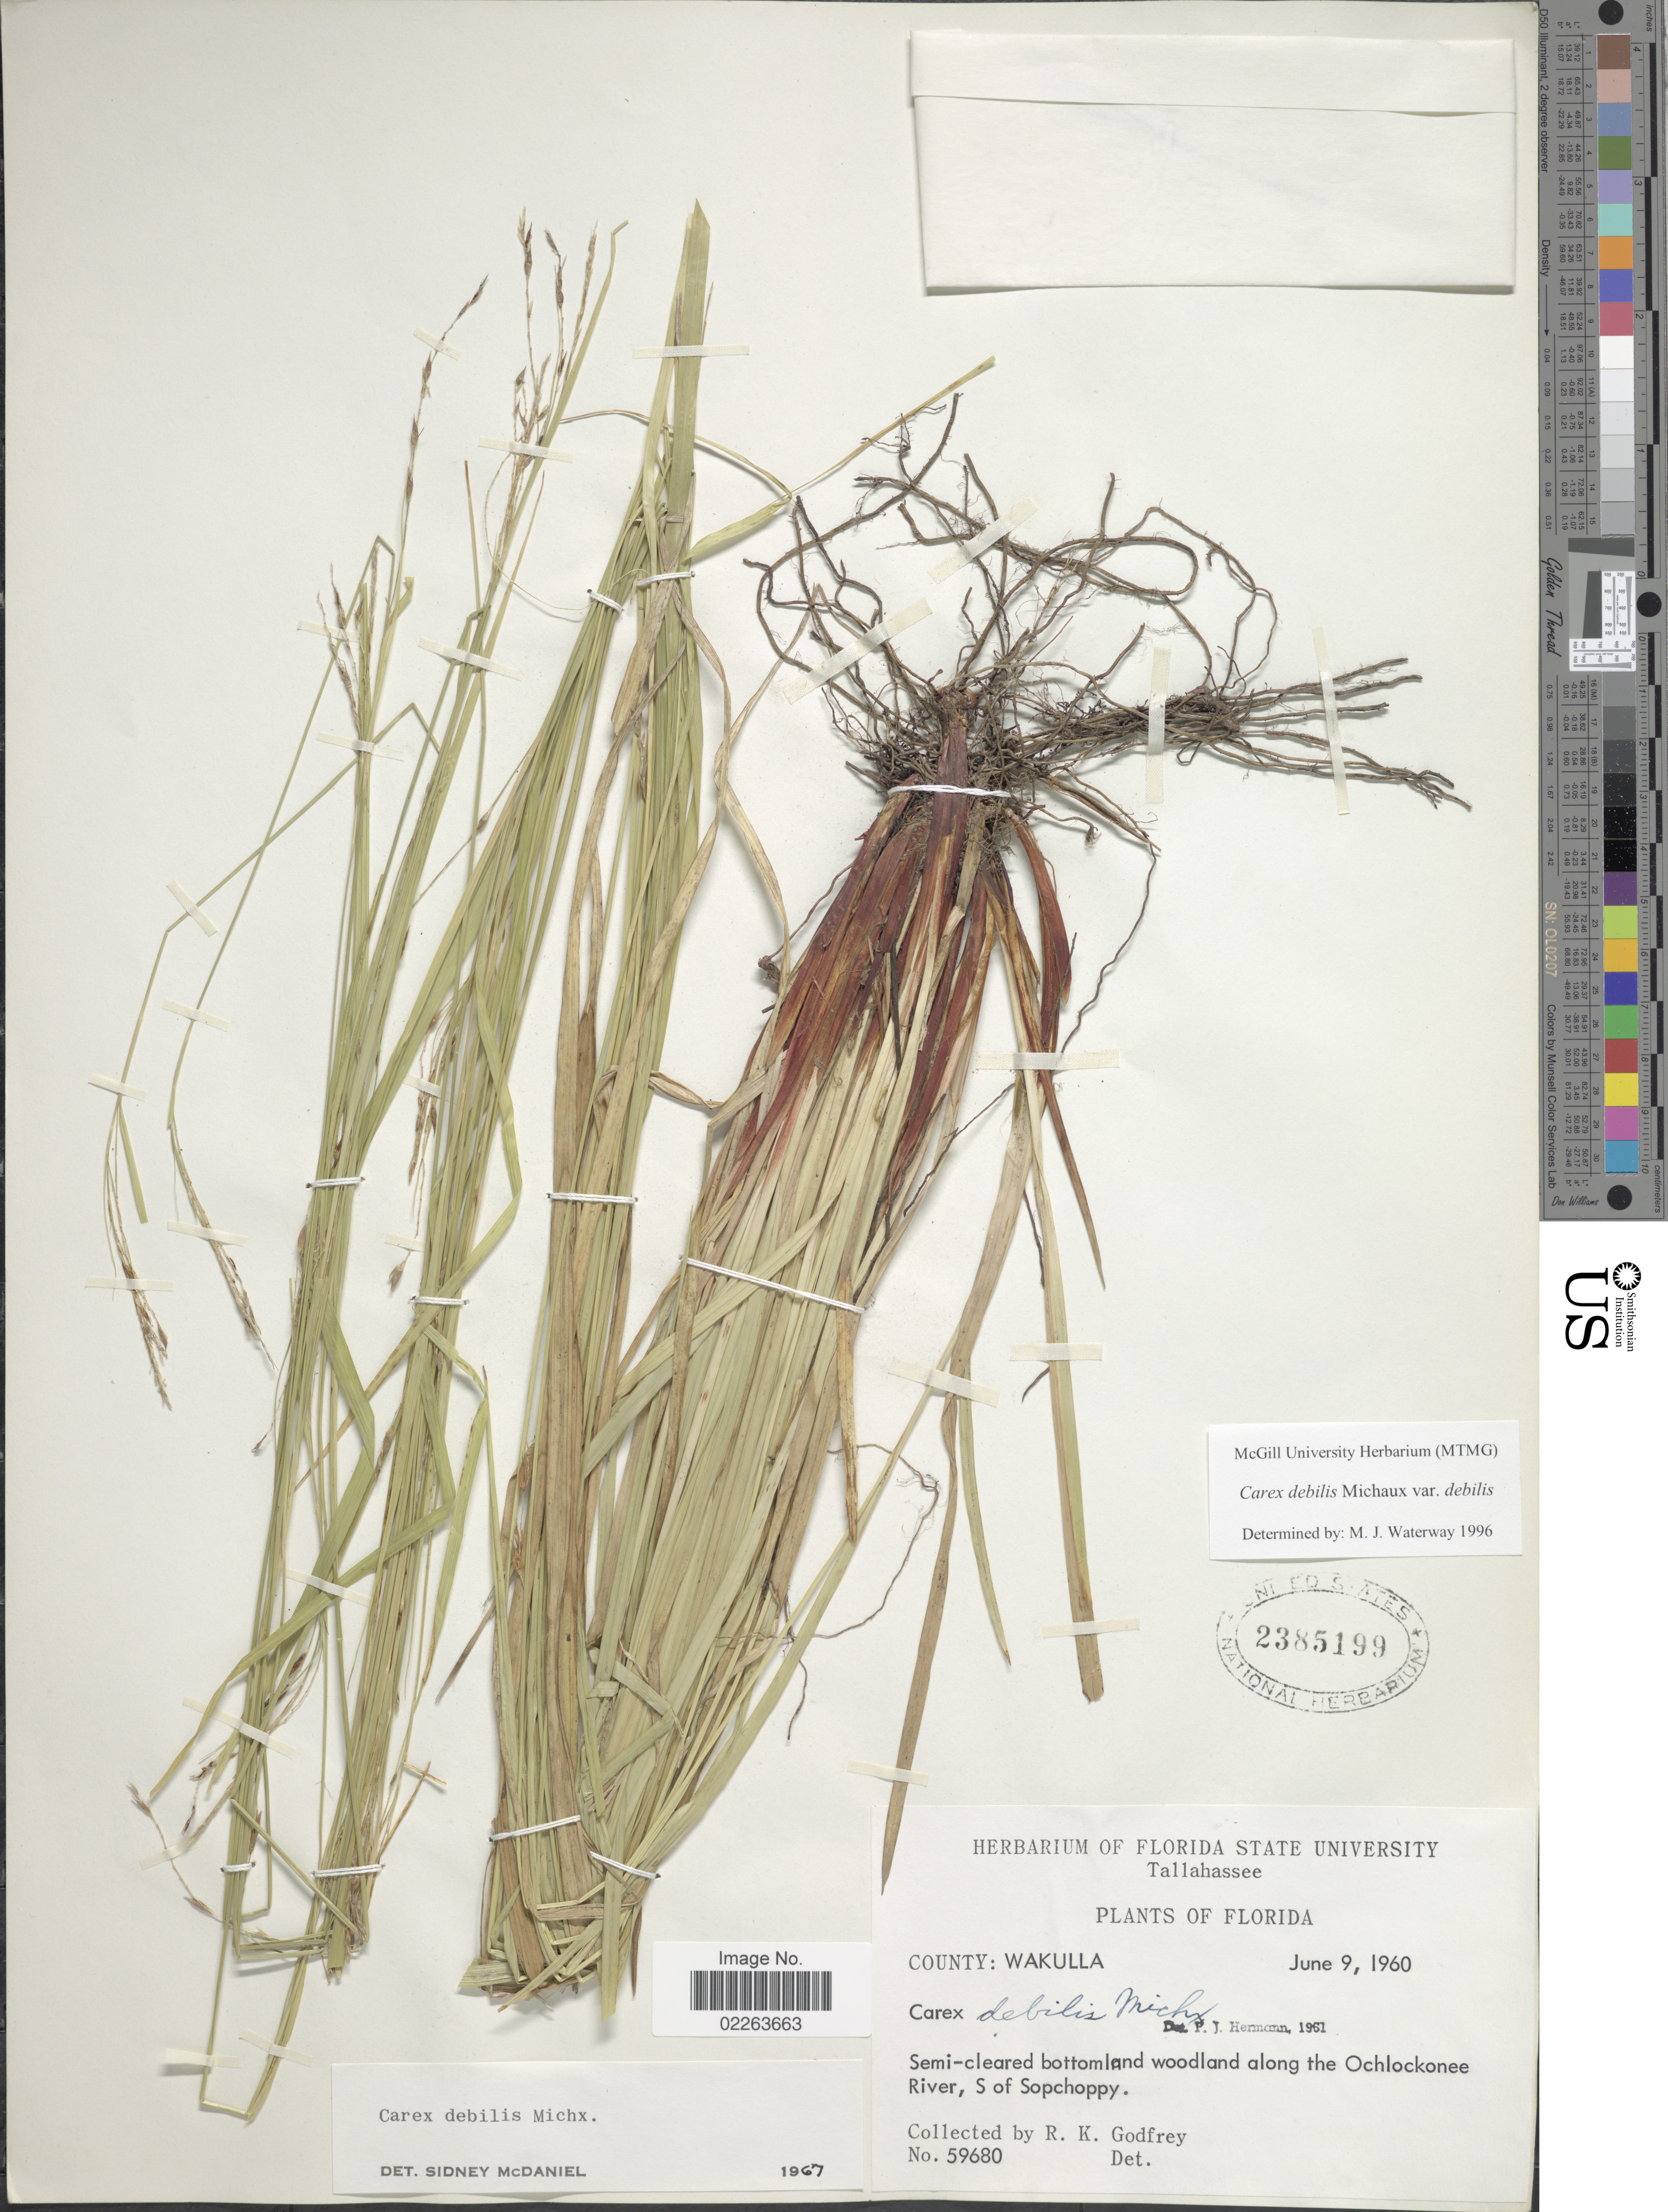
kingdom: Plantae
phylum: Tracheophyta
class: Liliopsida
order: Poales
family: Cyperaceae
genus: Carex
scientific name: Carex debilis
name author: Michx.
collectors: R. K. Godfrey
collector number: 59680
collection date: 1960-06-09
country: United States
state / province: Florida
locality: County: Wakulla. Semi- cleared bottomland woodland along the Ochlockonee River, S of Sopchoppy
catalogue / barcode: US 2385199